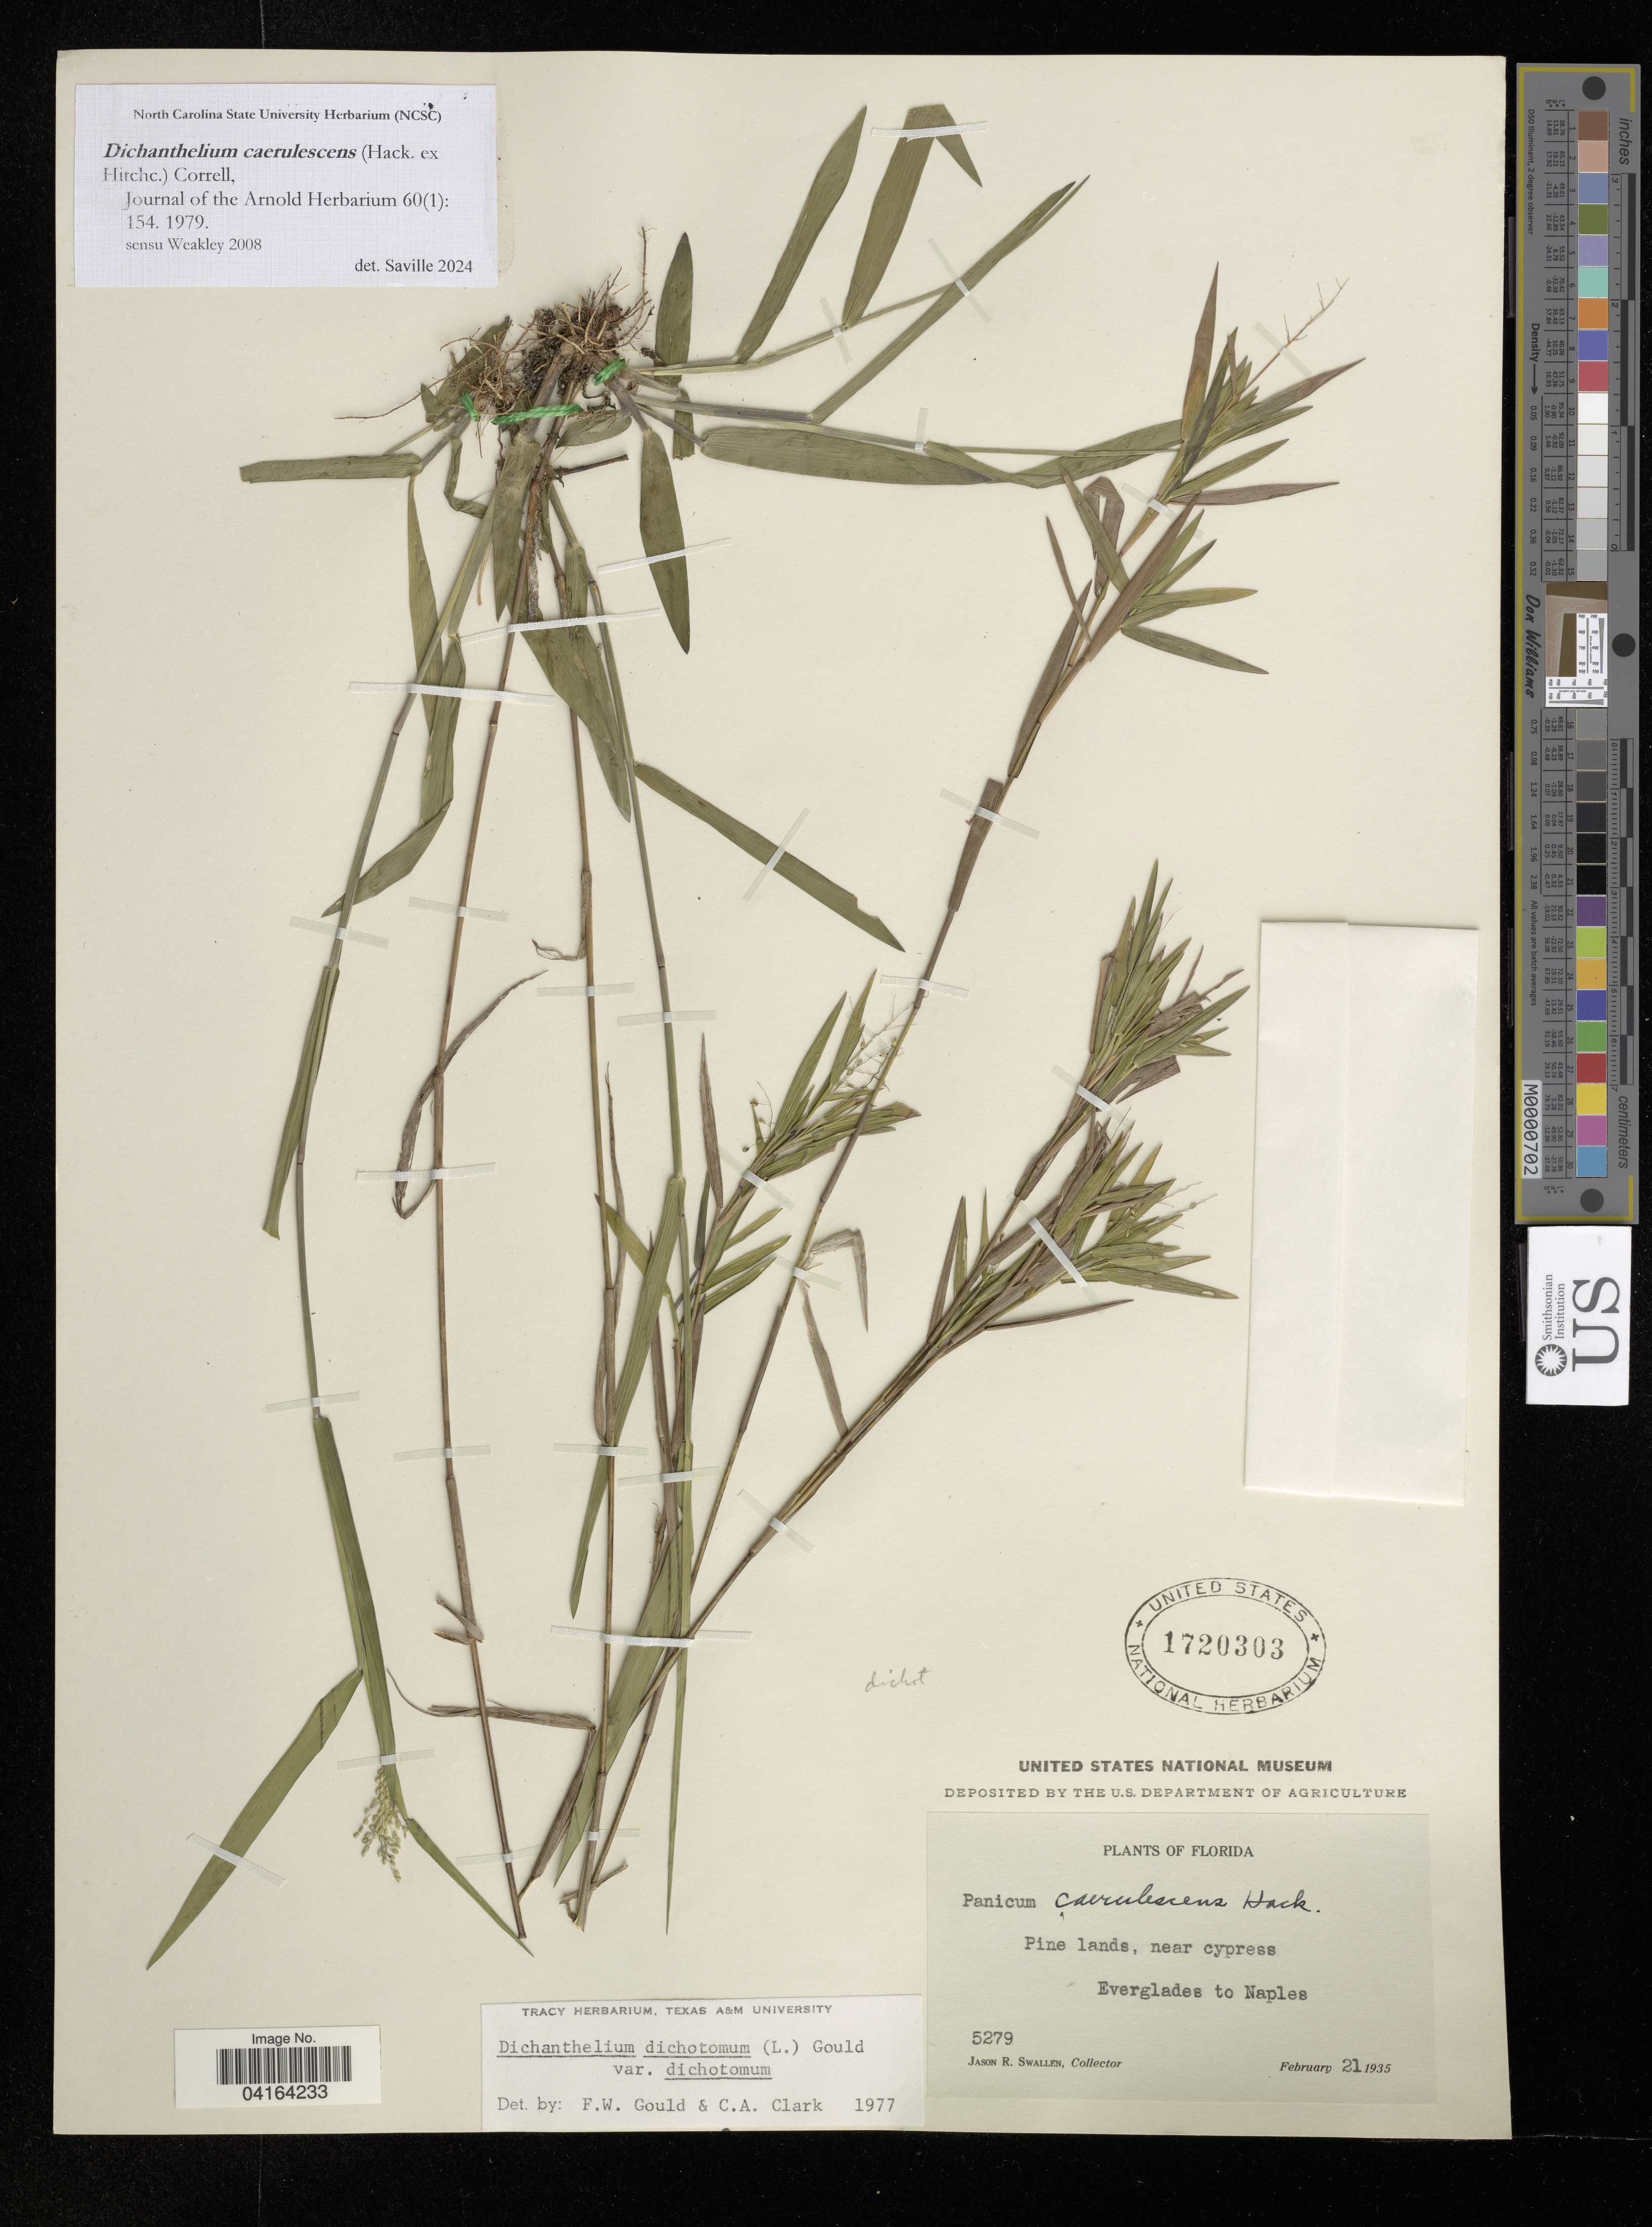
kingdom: Plantae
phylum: Tracheophyta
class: Liliopsida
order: Poales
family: Poaceae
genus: Dichanthelium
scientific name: Dichanthelium caerulescens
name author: (Hack. ex Hitchc.) Correll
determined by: Saville, A. C., (NCSC), North Carolina State University (UNITED STATES)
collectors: J. R. Swallen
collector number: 5279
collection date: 1935-02-21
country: United States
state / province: Florida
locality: Pine lands, near cypress. Everglades to Naples.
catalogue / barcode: US 1720303